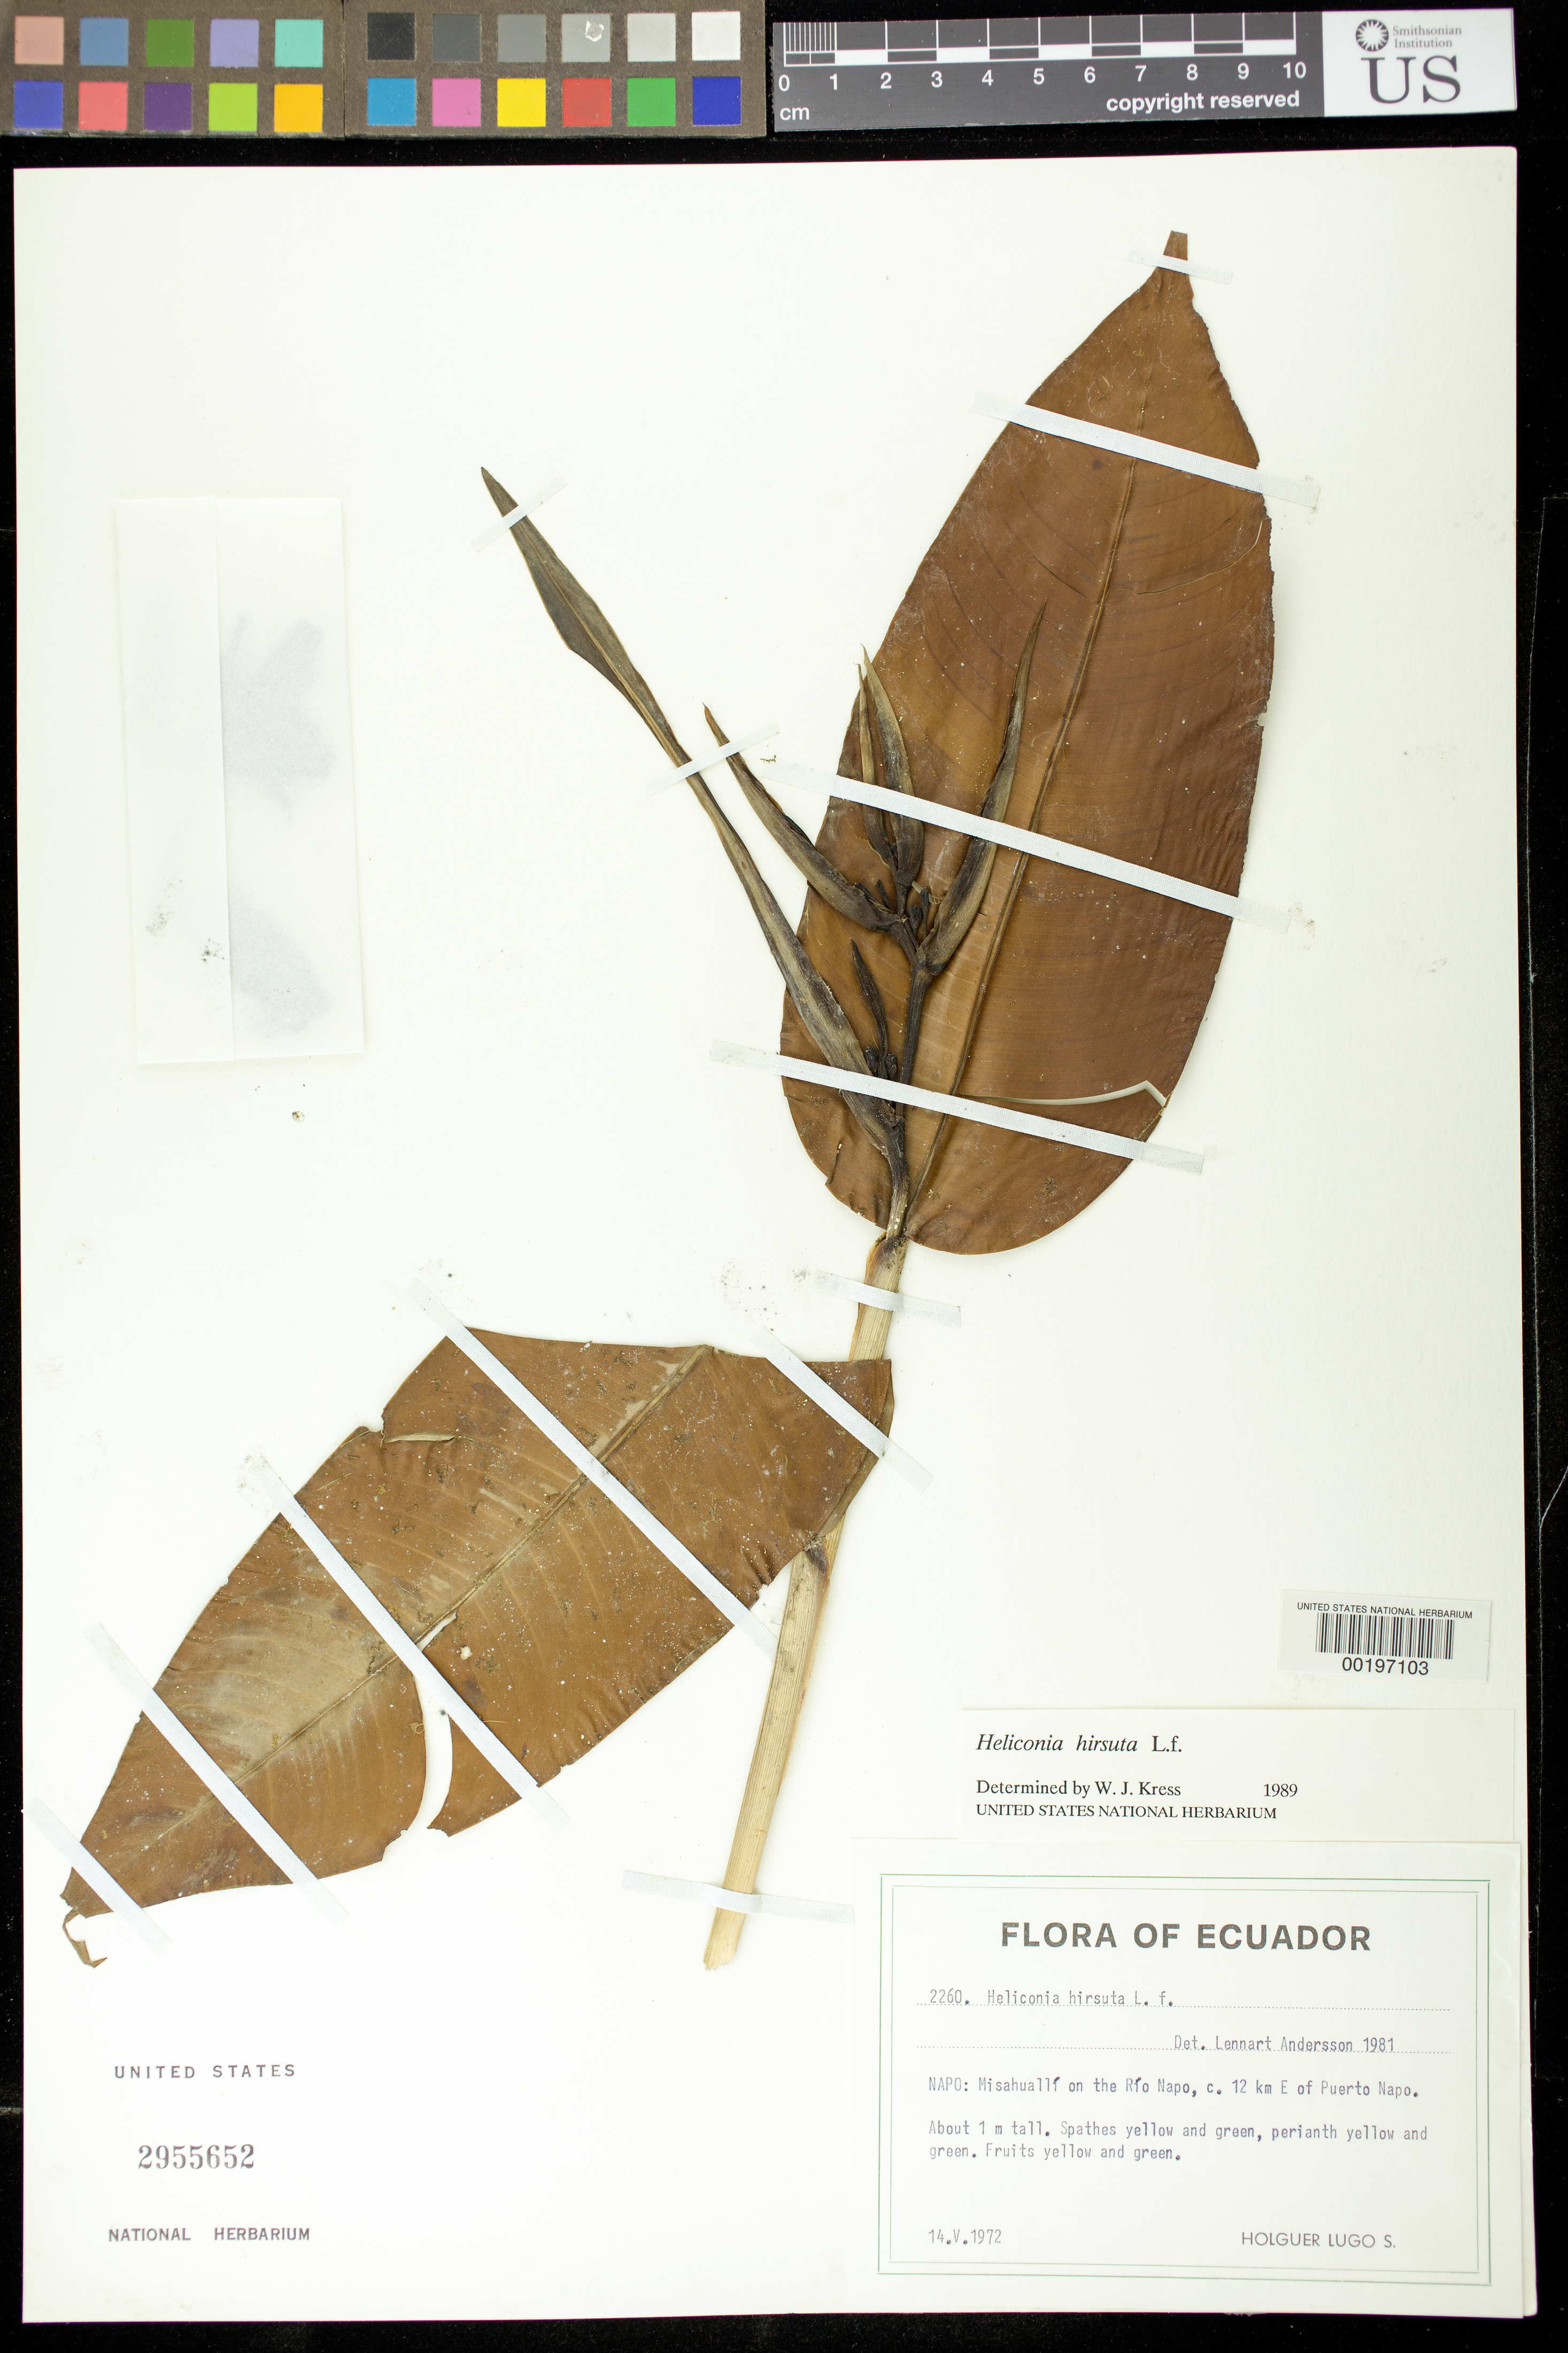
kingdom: Plantae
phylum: Tracheophyta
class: Liliopsida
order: Zingiberales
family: Heliconiaceae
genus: Heliconia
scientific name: Heliconia hirsuta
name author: L. f.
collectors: H. Lugo S.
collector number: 2260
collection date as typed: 14 May 1972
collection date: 1972-05-14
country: Ecuador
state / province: Napo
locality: Misahualli on the Rio Napo, c 12 km E of Puerto Napo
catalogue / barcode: US 2955652